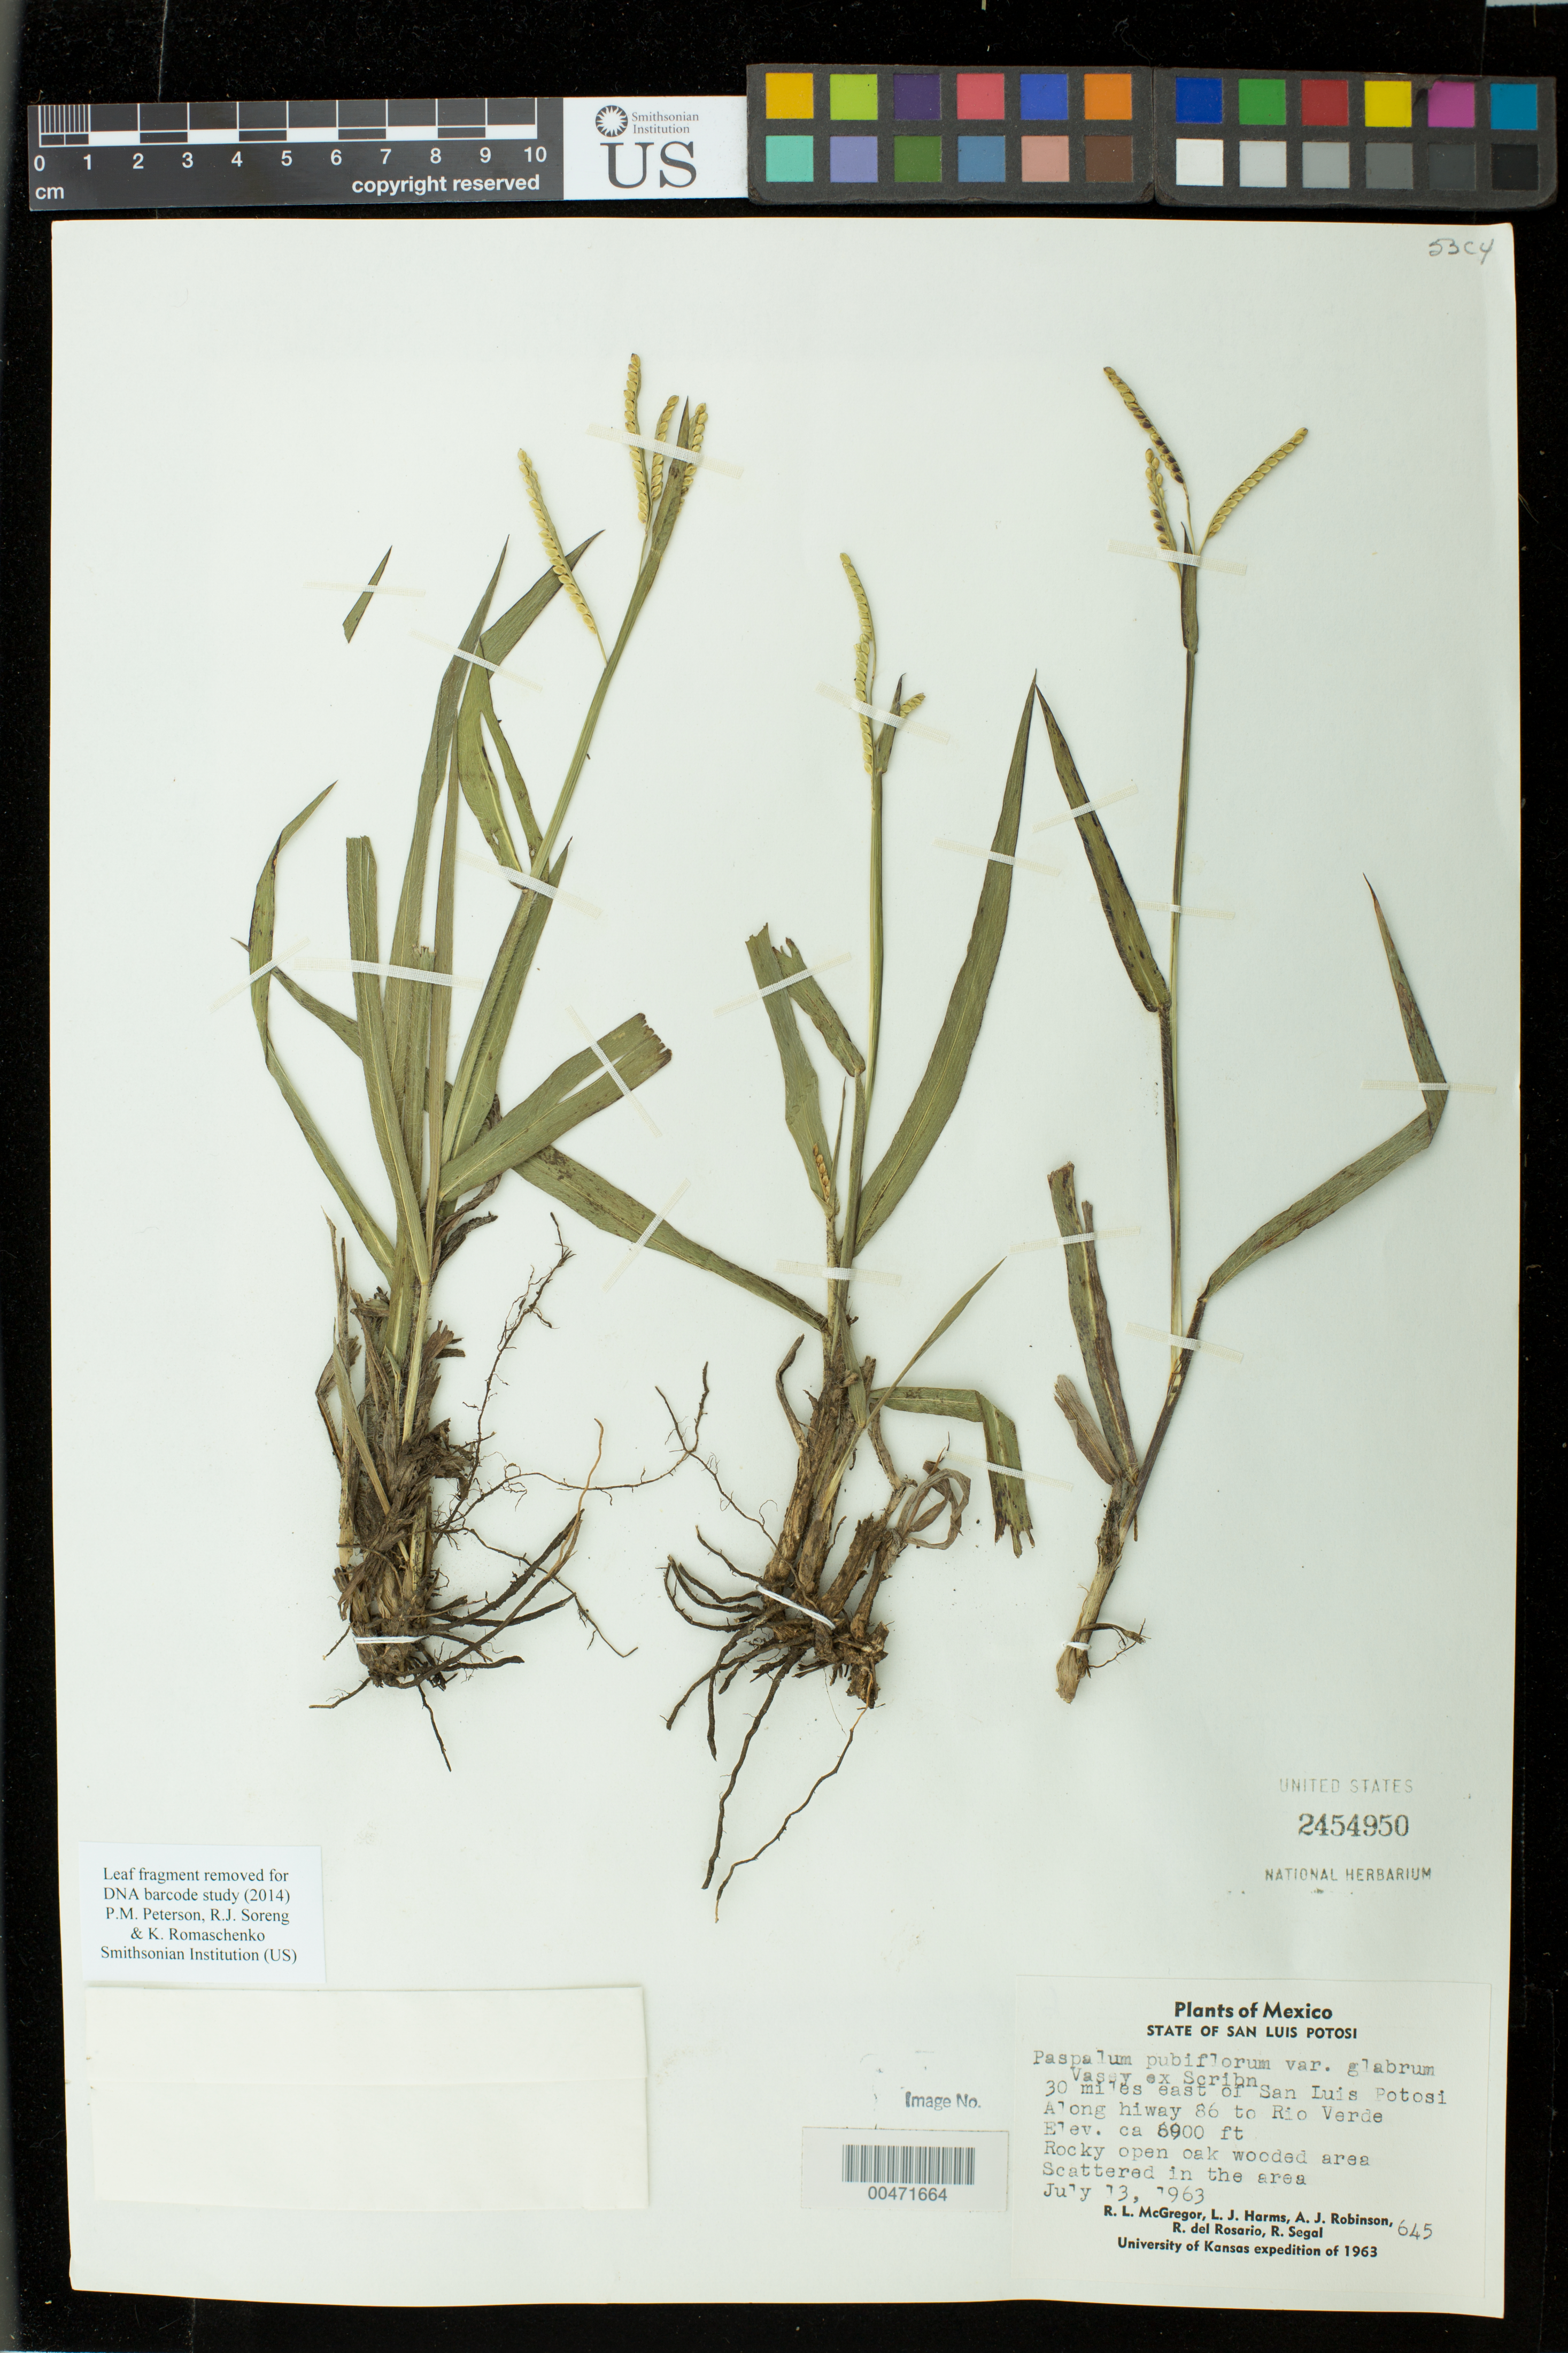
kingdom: Plantae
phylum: Tracheophyta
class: Liliopsida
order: Poales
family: Poaceae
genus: Paspalum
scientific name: Paspalum pubiflorum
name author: Rupr. ex E. Fourn.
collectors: R. McGregor, L. Harms, A. J. Robinson & R. Segal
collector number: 645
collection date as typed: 13 Jul 1963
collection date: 1963-07-13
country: Mexico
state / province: San Luis Potosi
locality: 30 mi E of San Luis Potosi, along hwy 86 to Rio Verde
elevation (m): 2713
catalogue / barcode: US 2454950